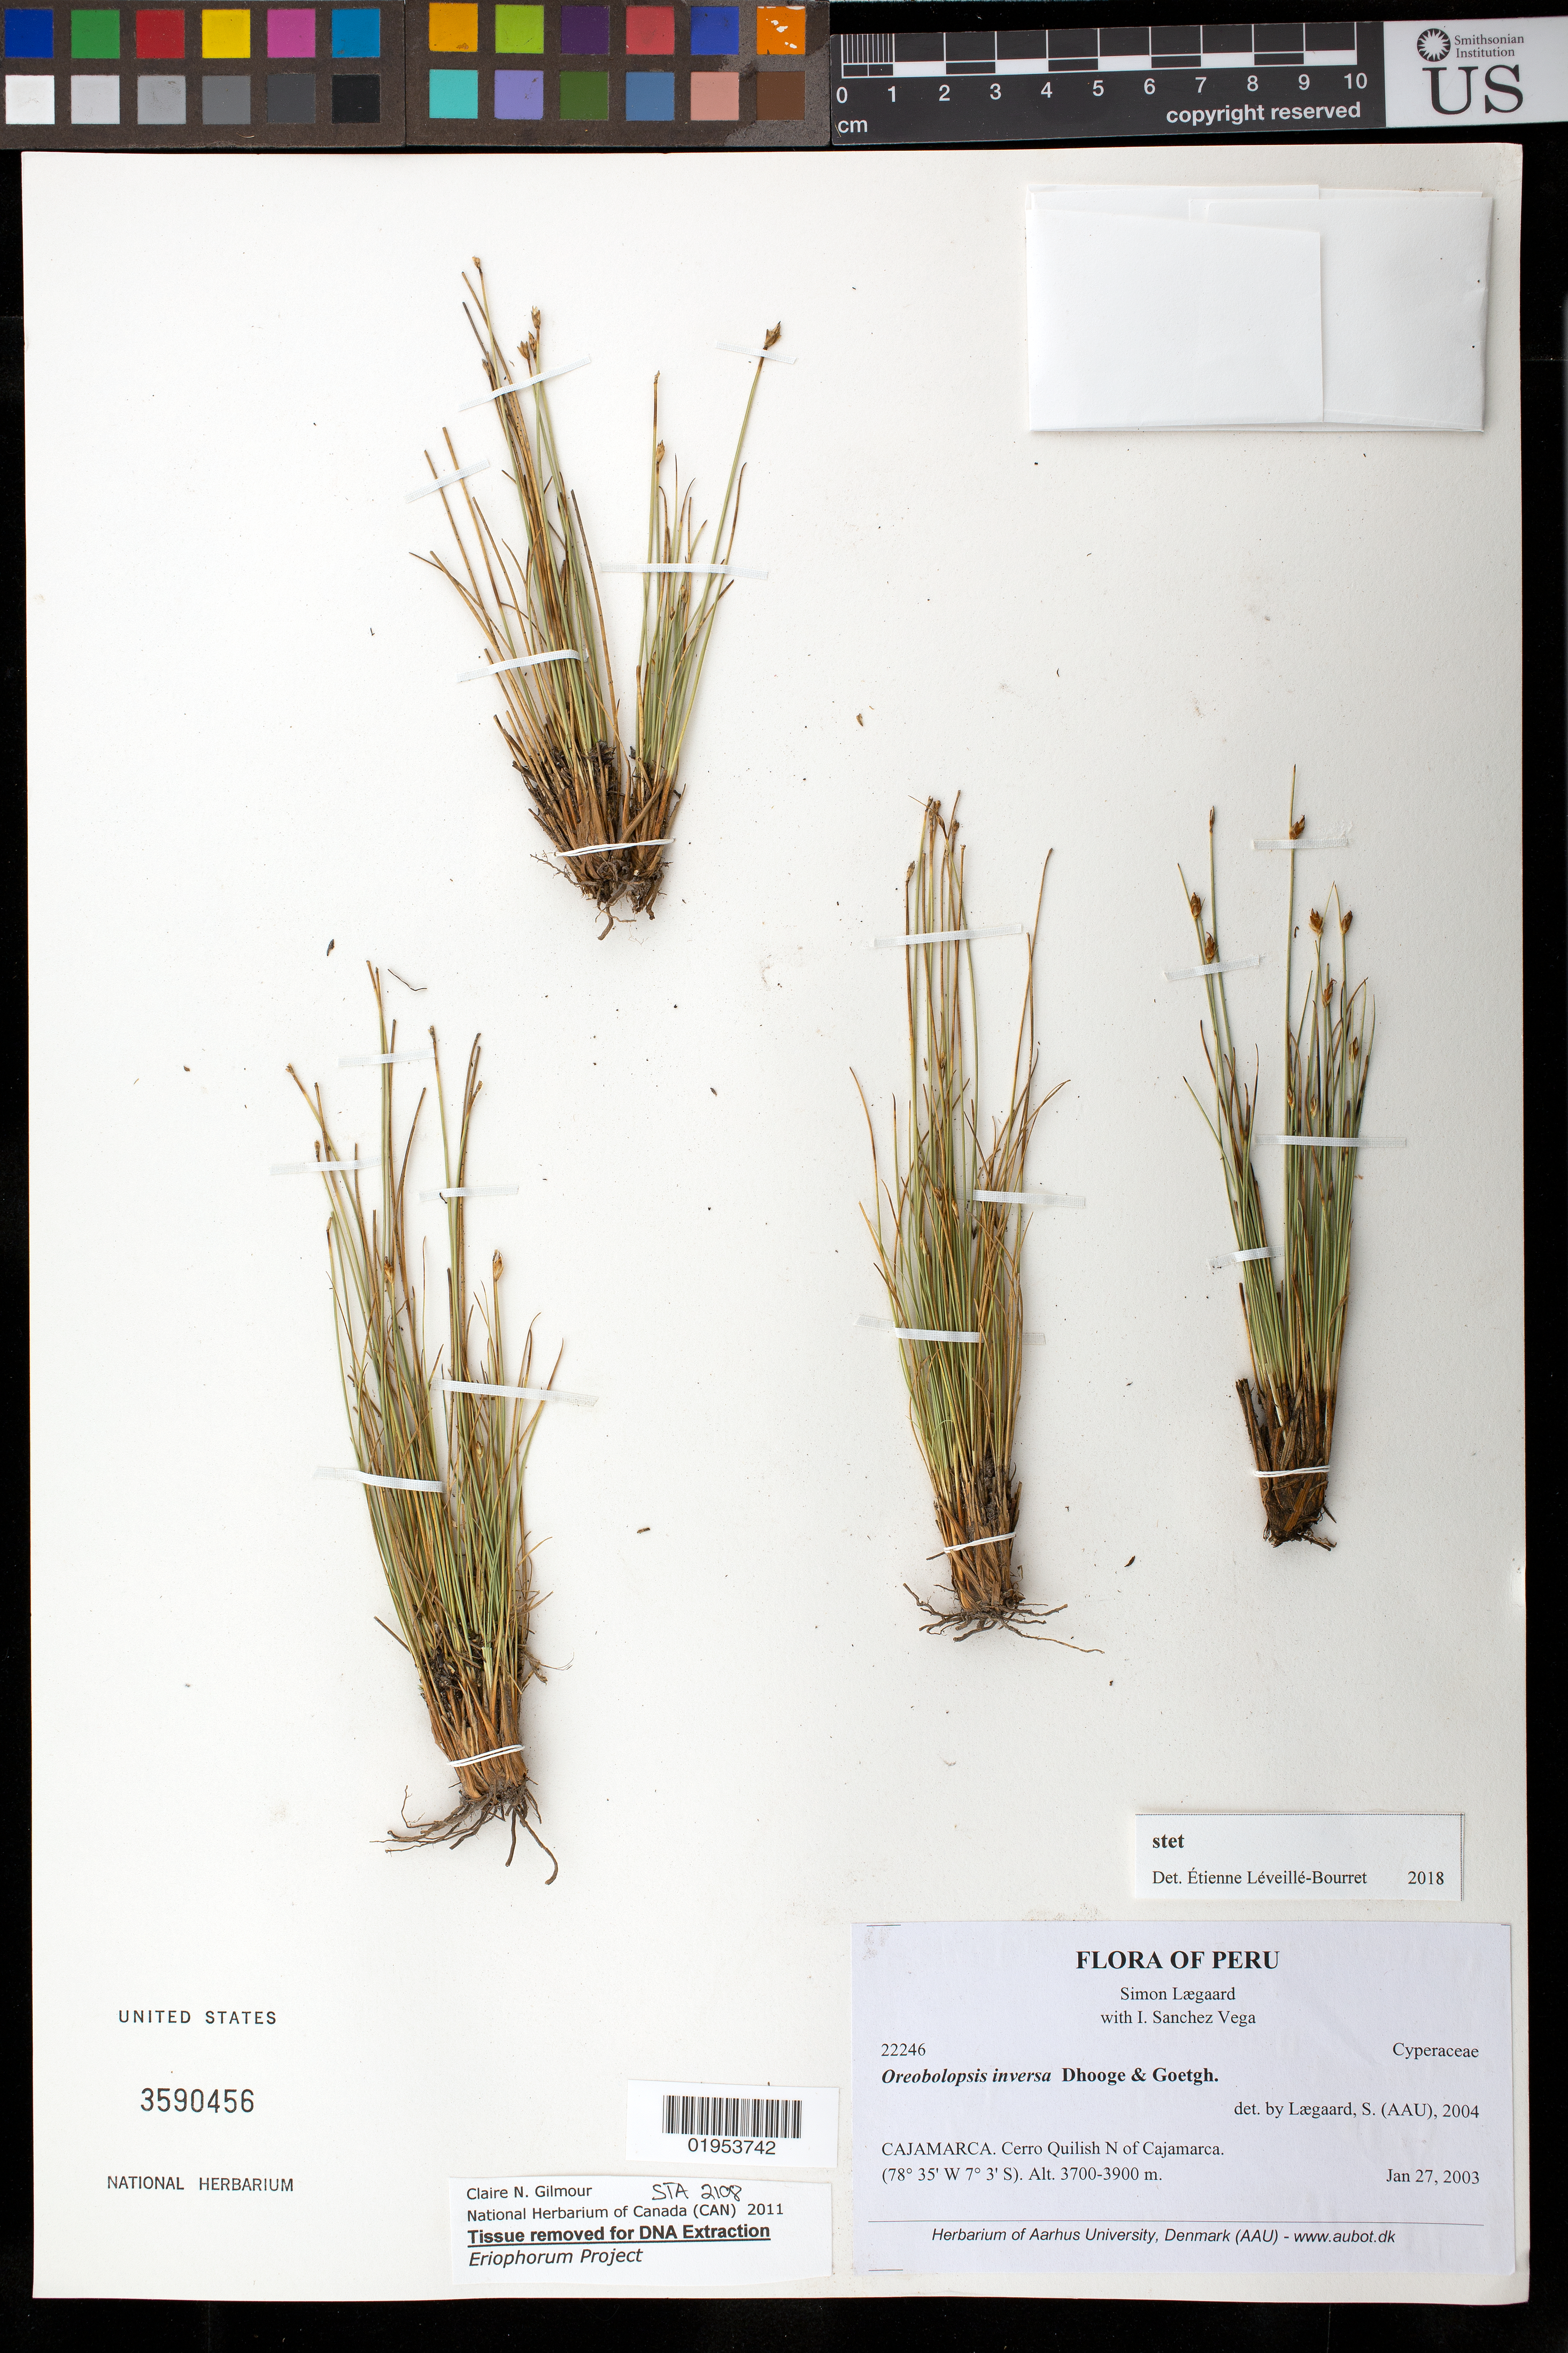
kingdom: Plantae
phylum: Tracheophyta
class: Liliopsida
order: Poales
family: Cyperaceae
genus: Trichophorum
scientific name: Trichophorum inversum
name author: (Dhooge & Goetgh.) Lév.-Bourret & J.R. Starr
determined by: Strong, Mark T., (BOT), Smithsonian Institution - National Museum of Natural History (UNITED STATES)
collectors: S. Lægaard & I. M. Sánchez Vega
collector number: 22246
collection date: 2003-01-27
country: Peru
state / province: Cajamarca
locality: Cerro Quilish, N of Cajamarca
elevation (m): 3700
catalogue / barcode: US 3590456